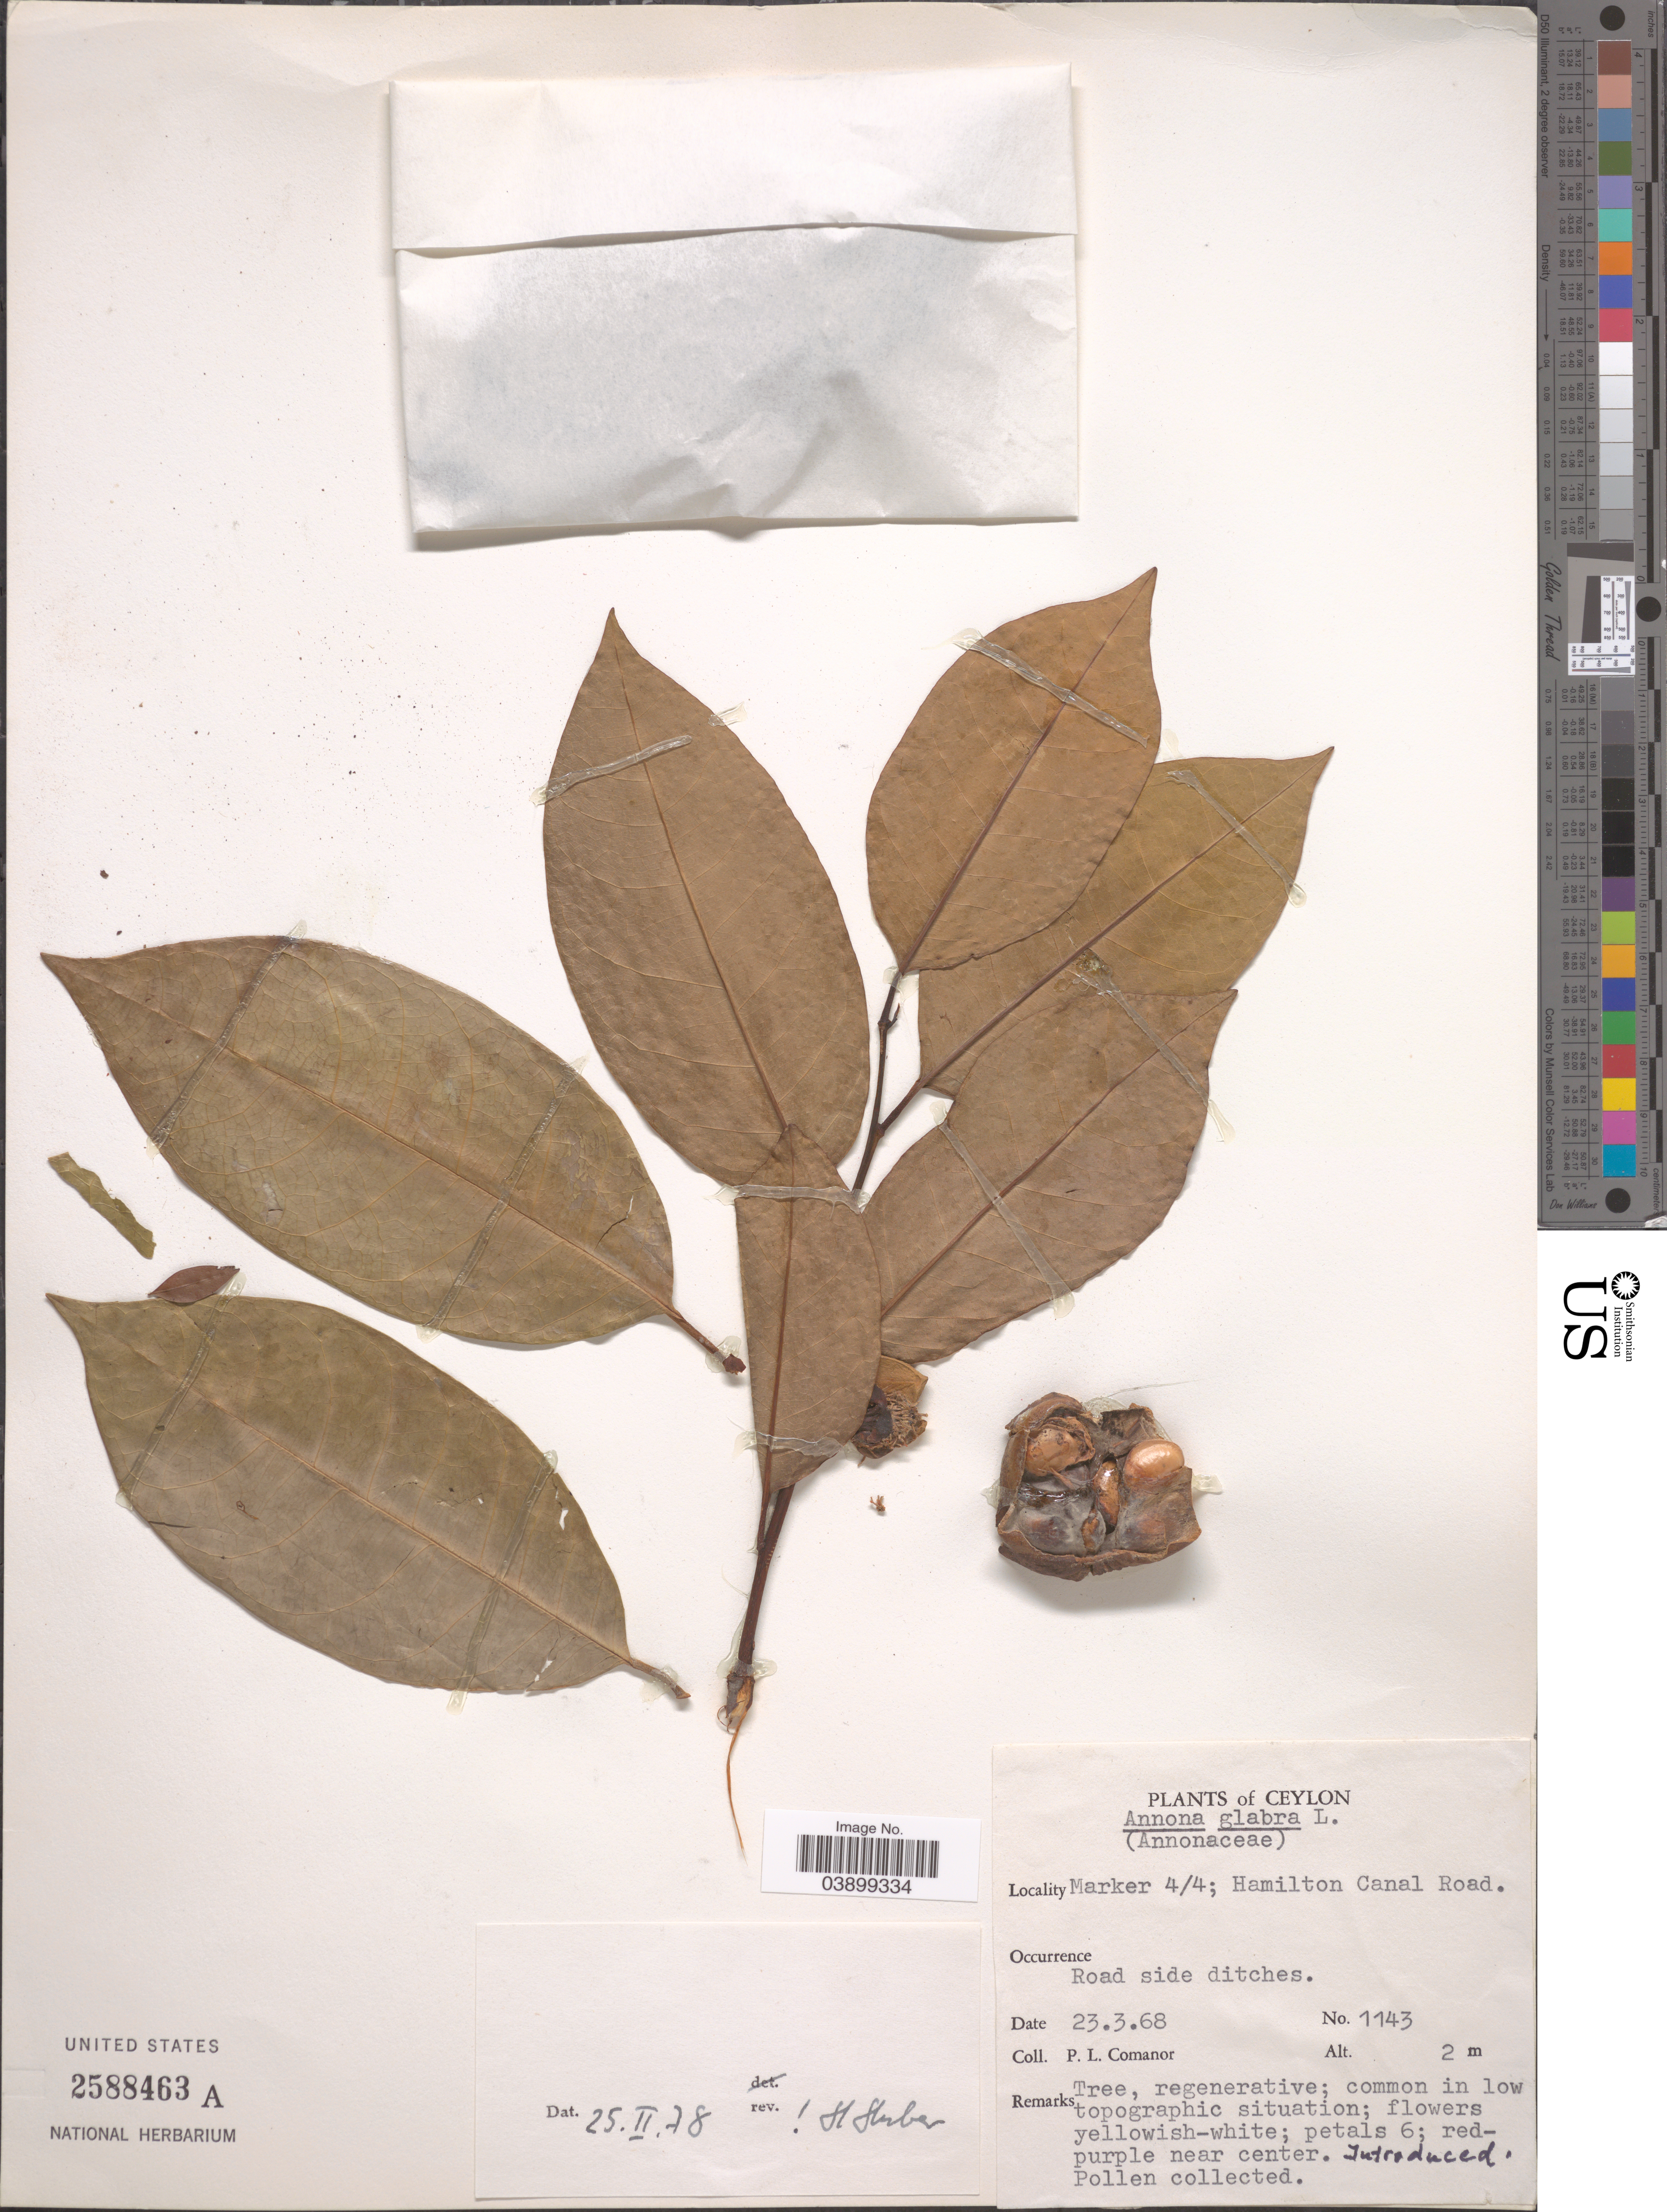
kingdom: Plantae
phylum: Tracheophyta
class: Magnoliopsida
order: Magnoliales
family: Annonaceae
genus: Annona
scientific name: Annona glabra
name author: L.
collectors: P. Comanor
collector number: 1143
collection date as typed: Transcribed d/m/y: 23/3/68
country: Sri Lanka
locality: Ceylon. Marker 4/4; Hamilton Canal Road.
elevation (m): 2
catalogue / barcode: US 2588463A